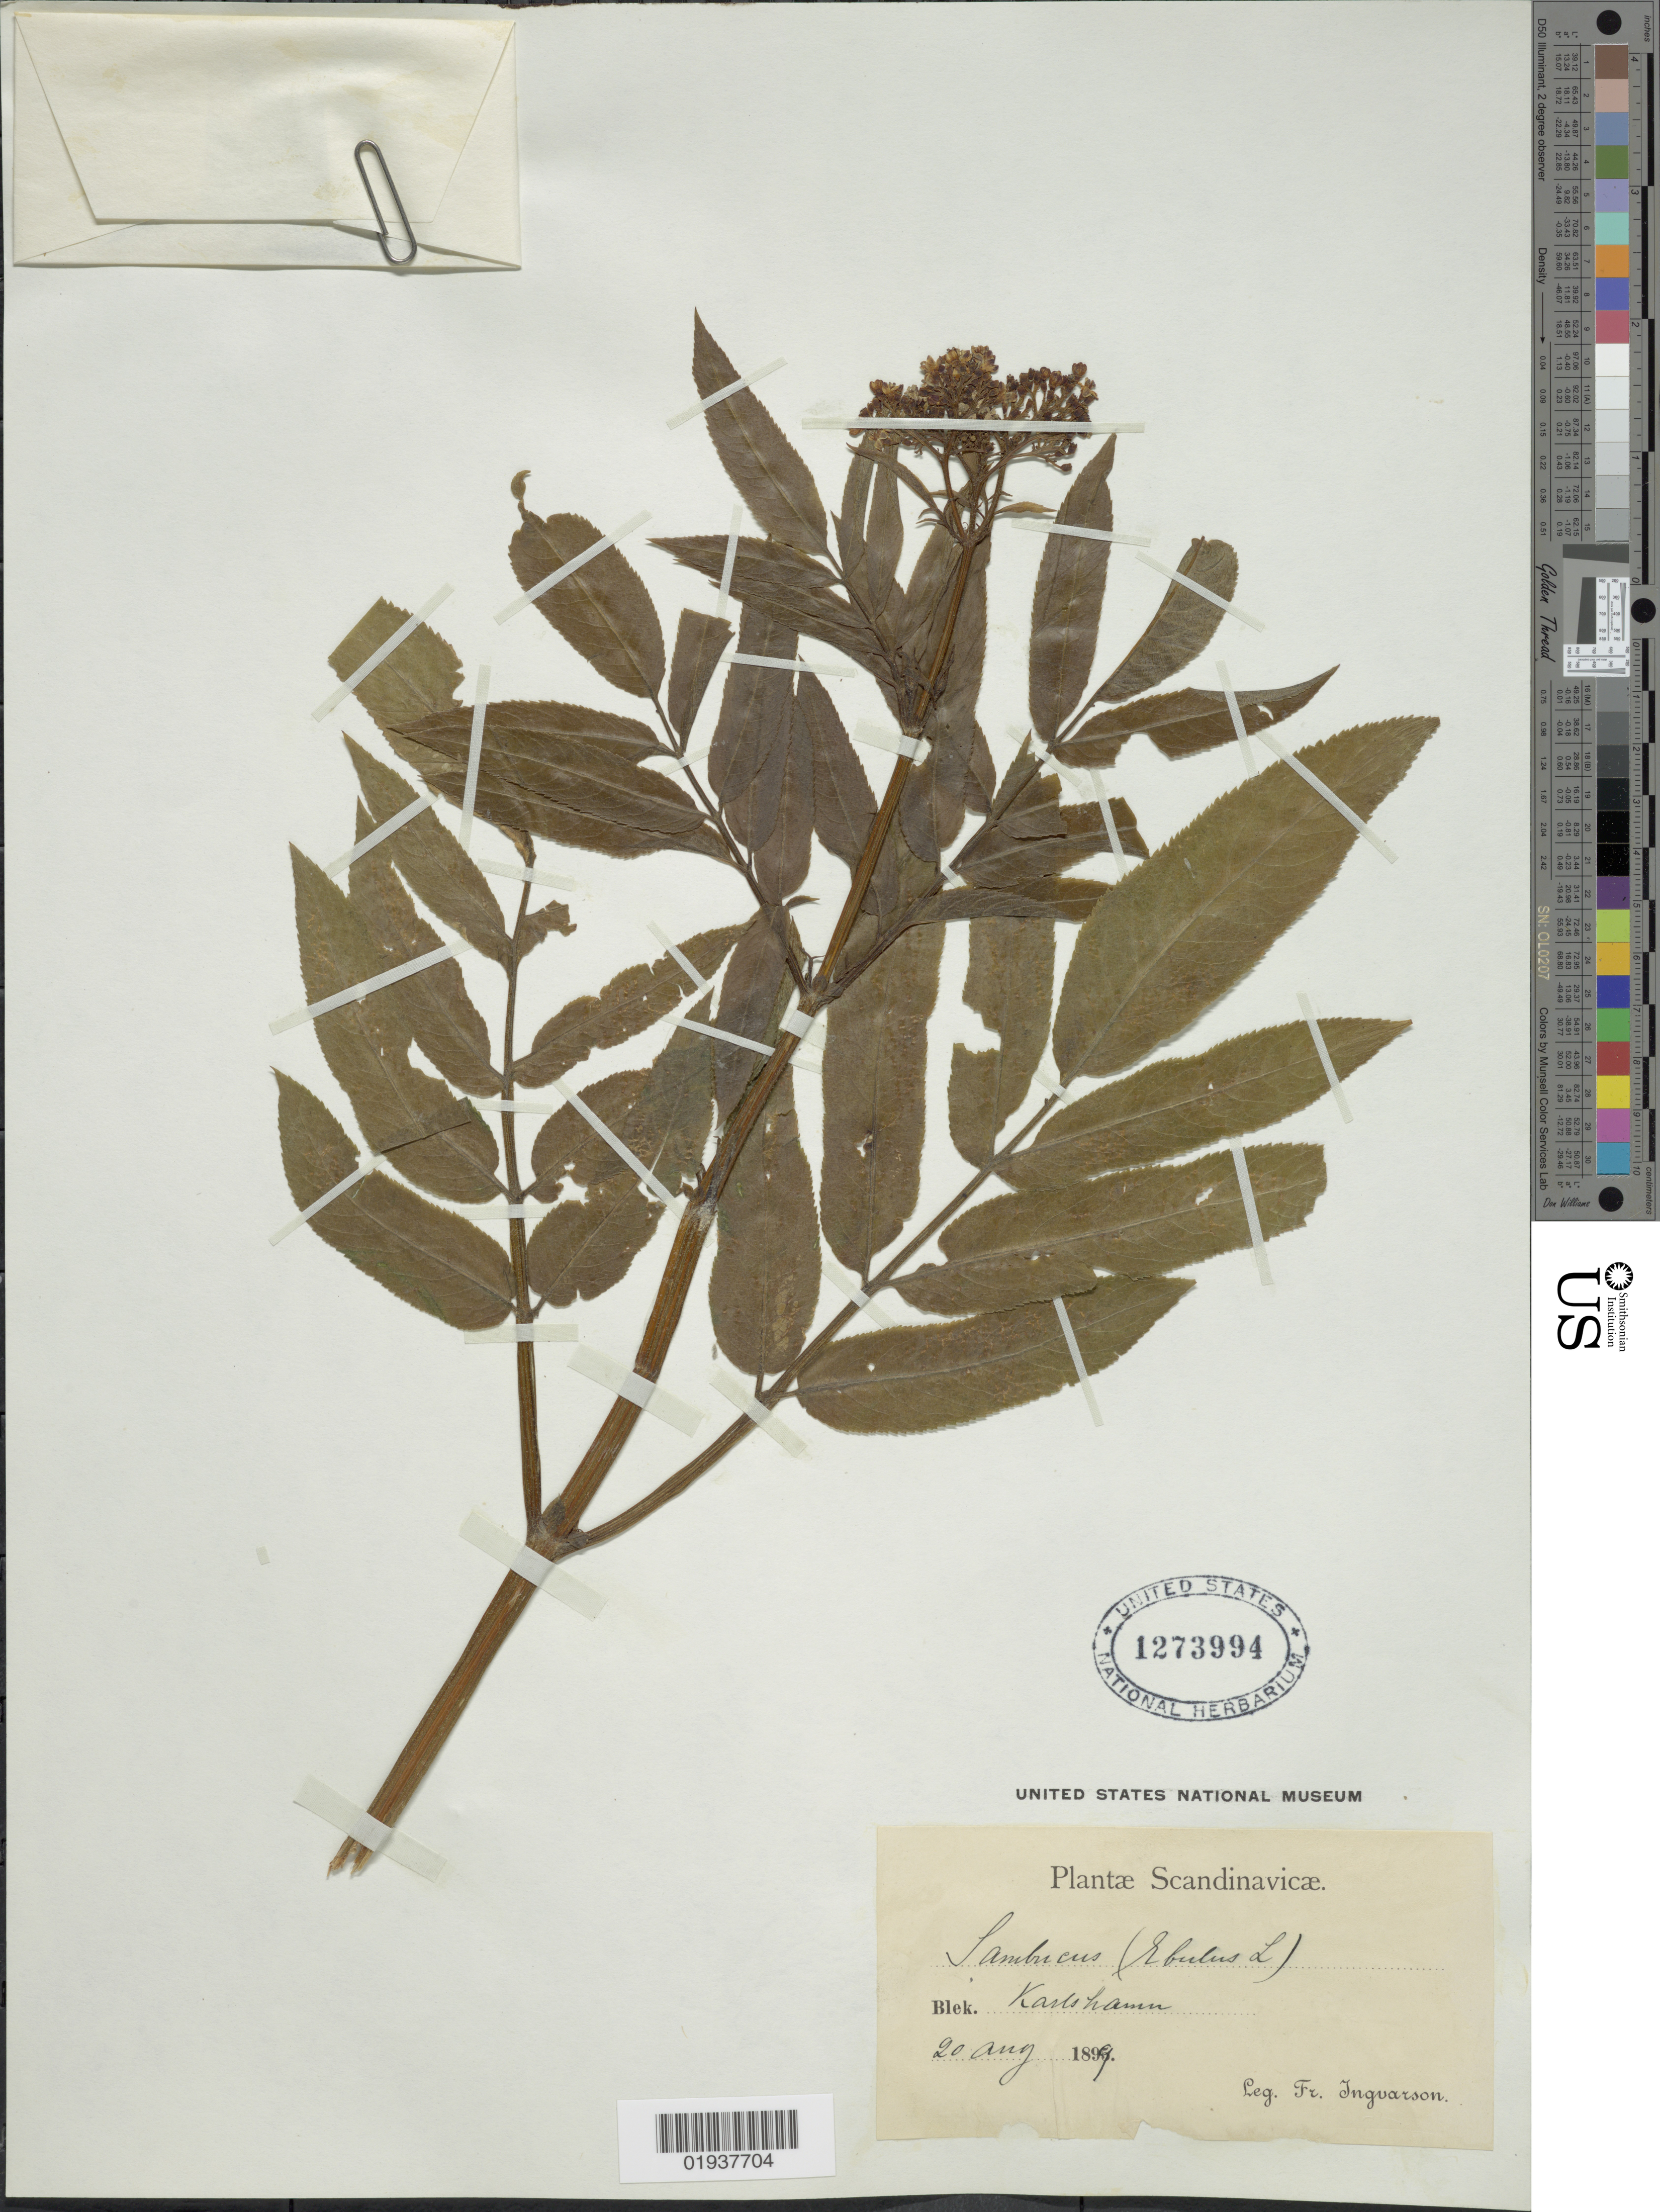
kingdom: Plantae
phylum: Tracheophyta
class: Magnoliopsida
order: Dipsacales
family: Viburnaceae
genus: Sambucus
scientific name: Sambucus ebulus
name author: L.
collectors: Ingvarson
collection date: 1899-08-20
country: Sweden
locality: Scandinavicæ, Blek. Karlshamn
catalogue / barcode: US 1273994